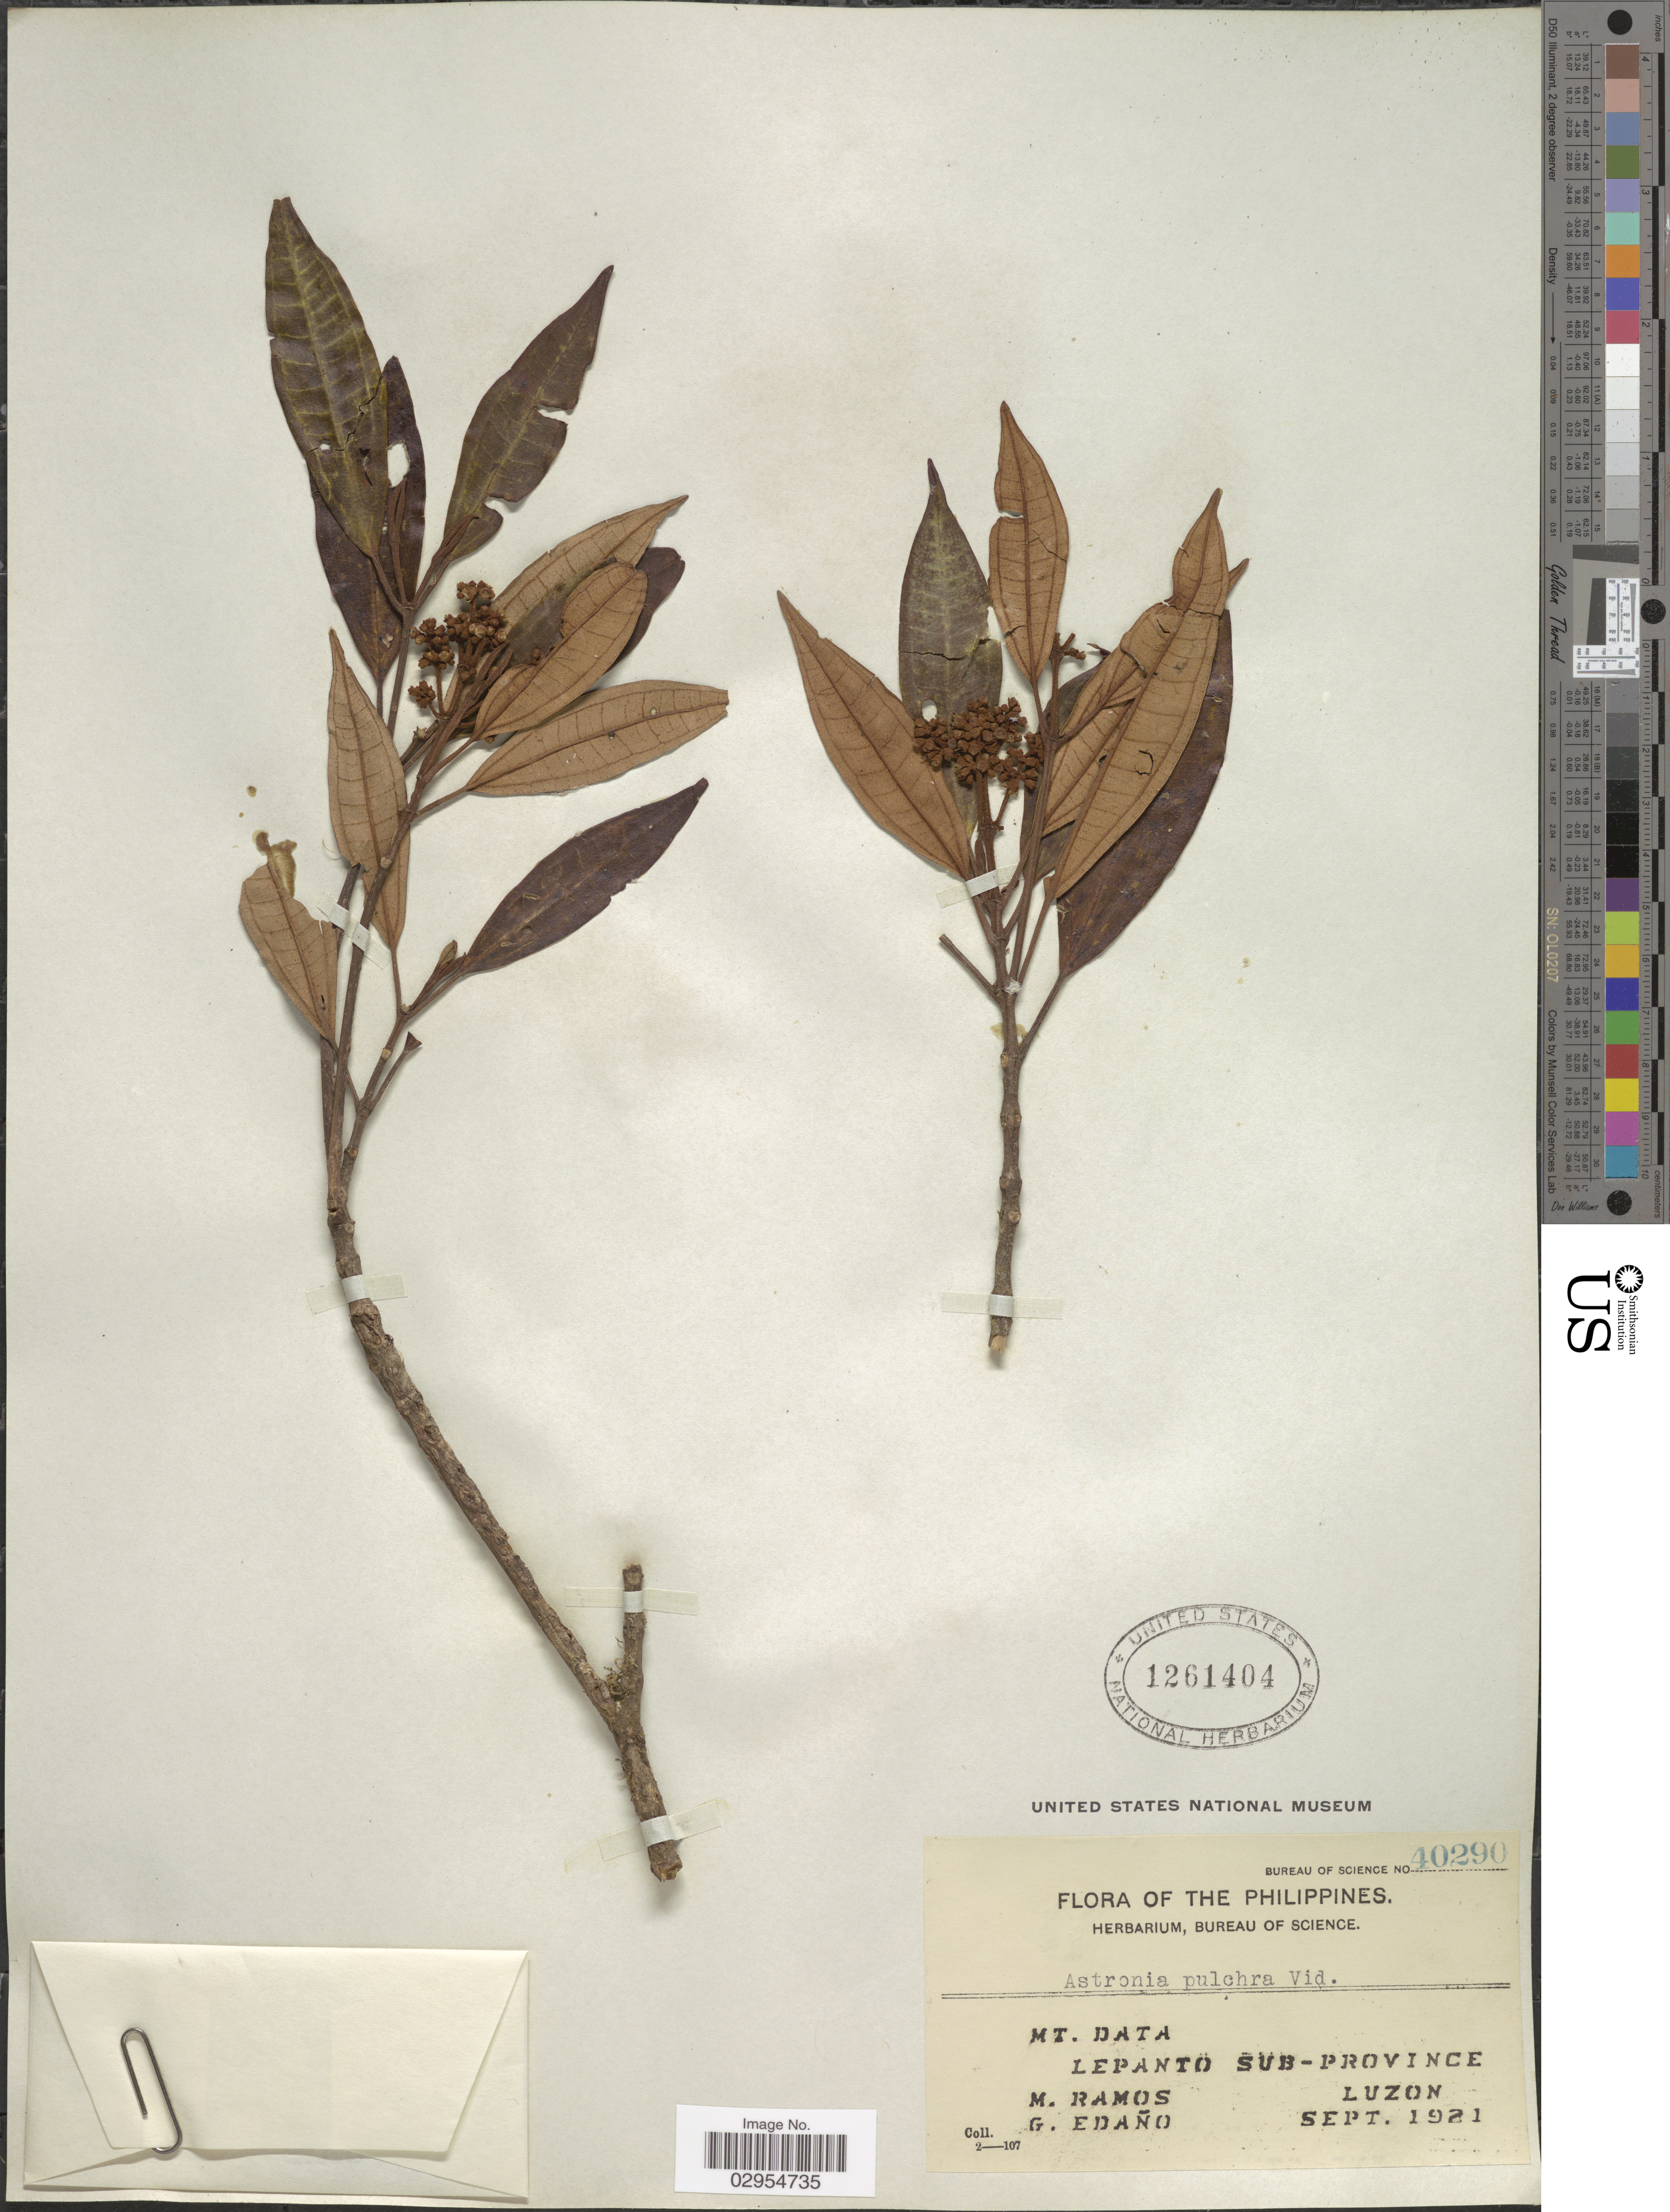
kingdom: Plantae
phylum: Tracheophyta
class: Magnoliopsida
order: Myrtales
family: Melastomataceae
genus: Astronia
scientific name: Astronia pulchra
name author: S. Vidal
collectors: M. Ramos & G. Edaño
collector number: Bureau of Science 40290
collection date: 1921-09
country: Philippines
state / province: Cordillera (Administrative Region)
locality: Mt. Data, Lepanto Sub-Province, Luzon.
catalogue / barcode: US 1261404